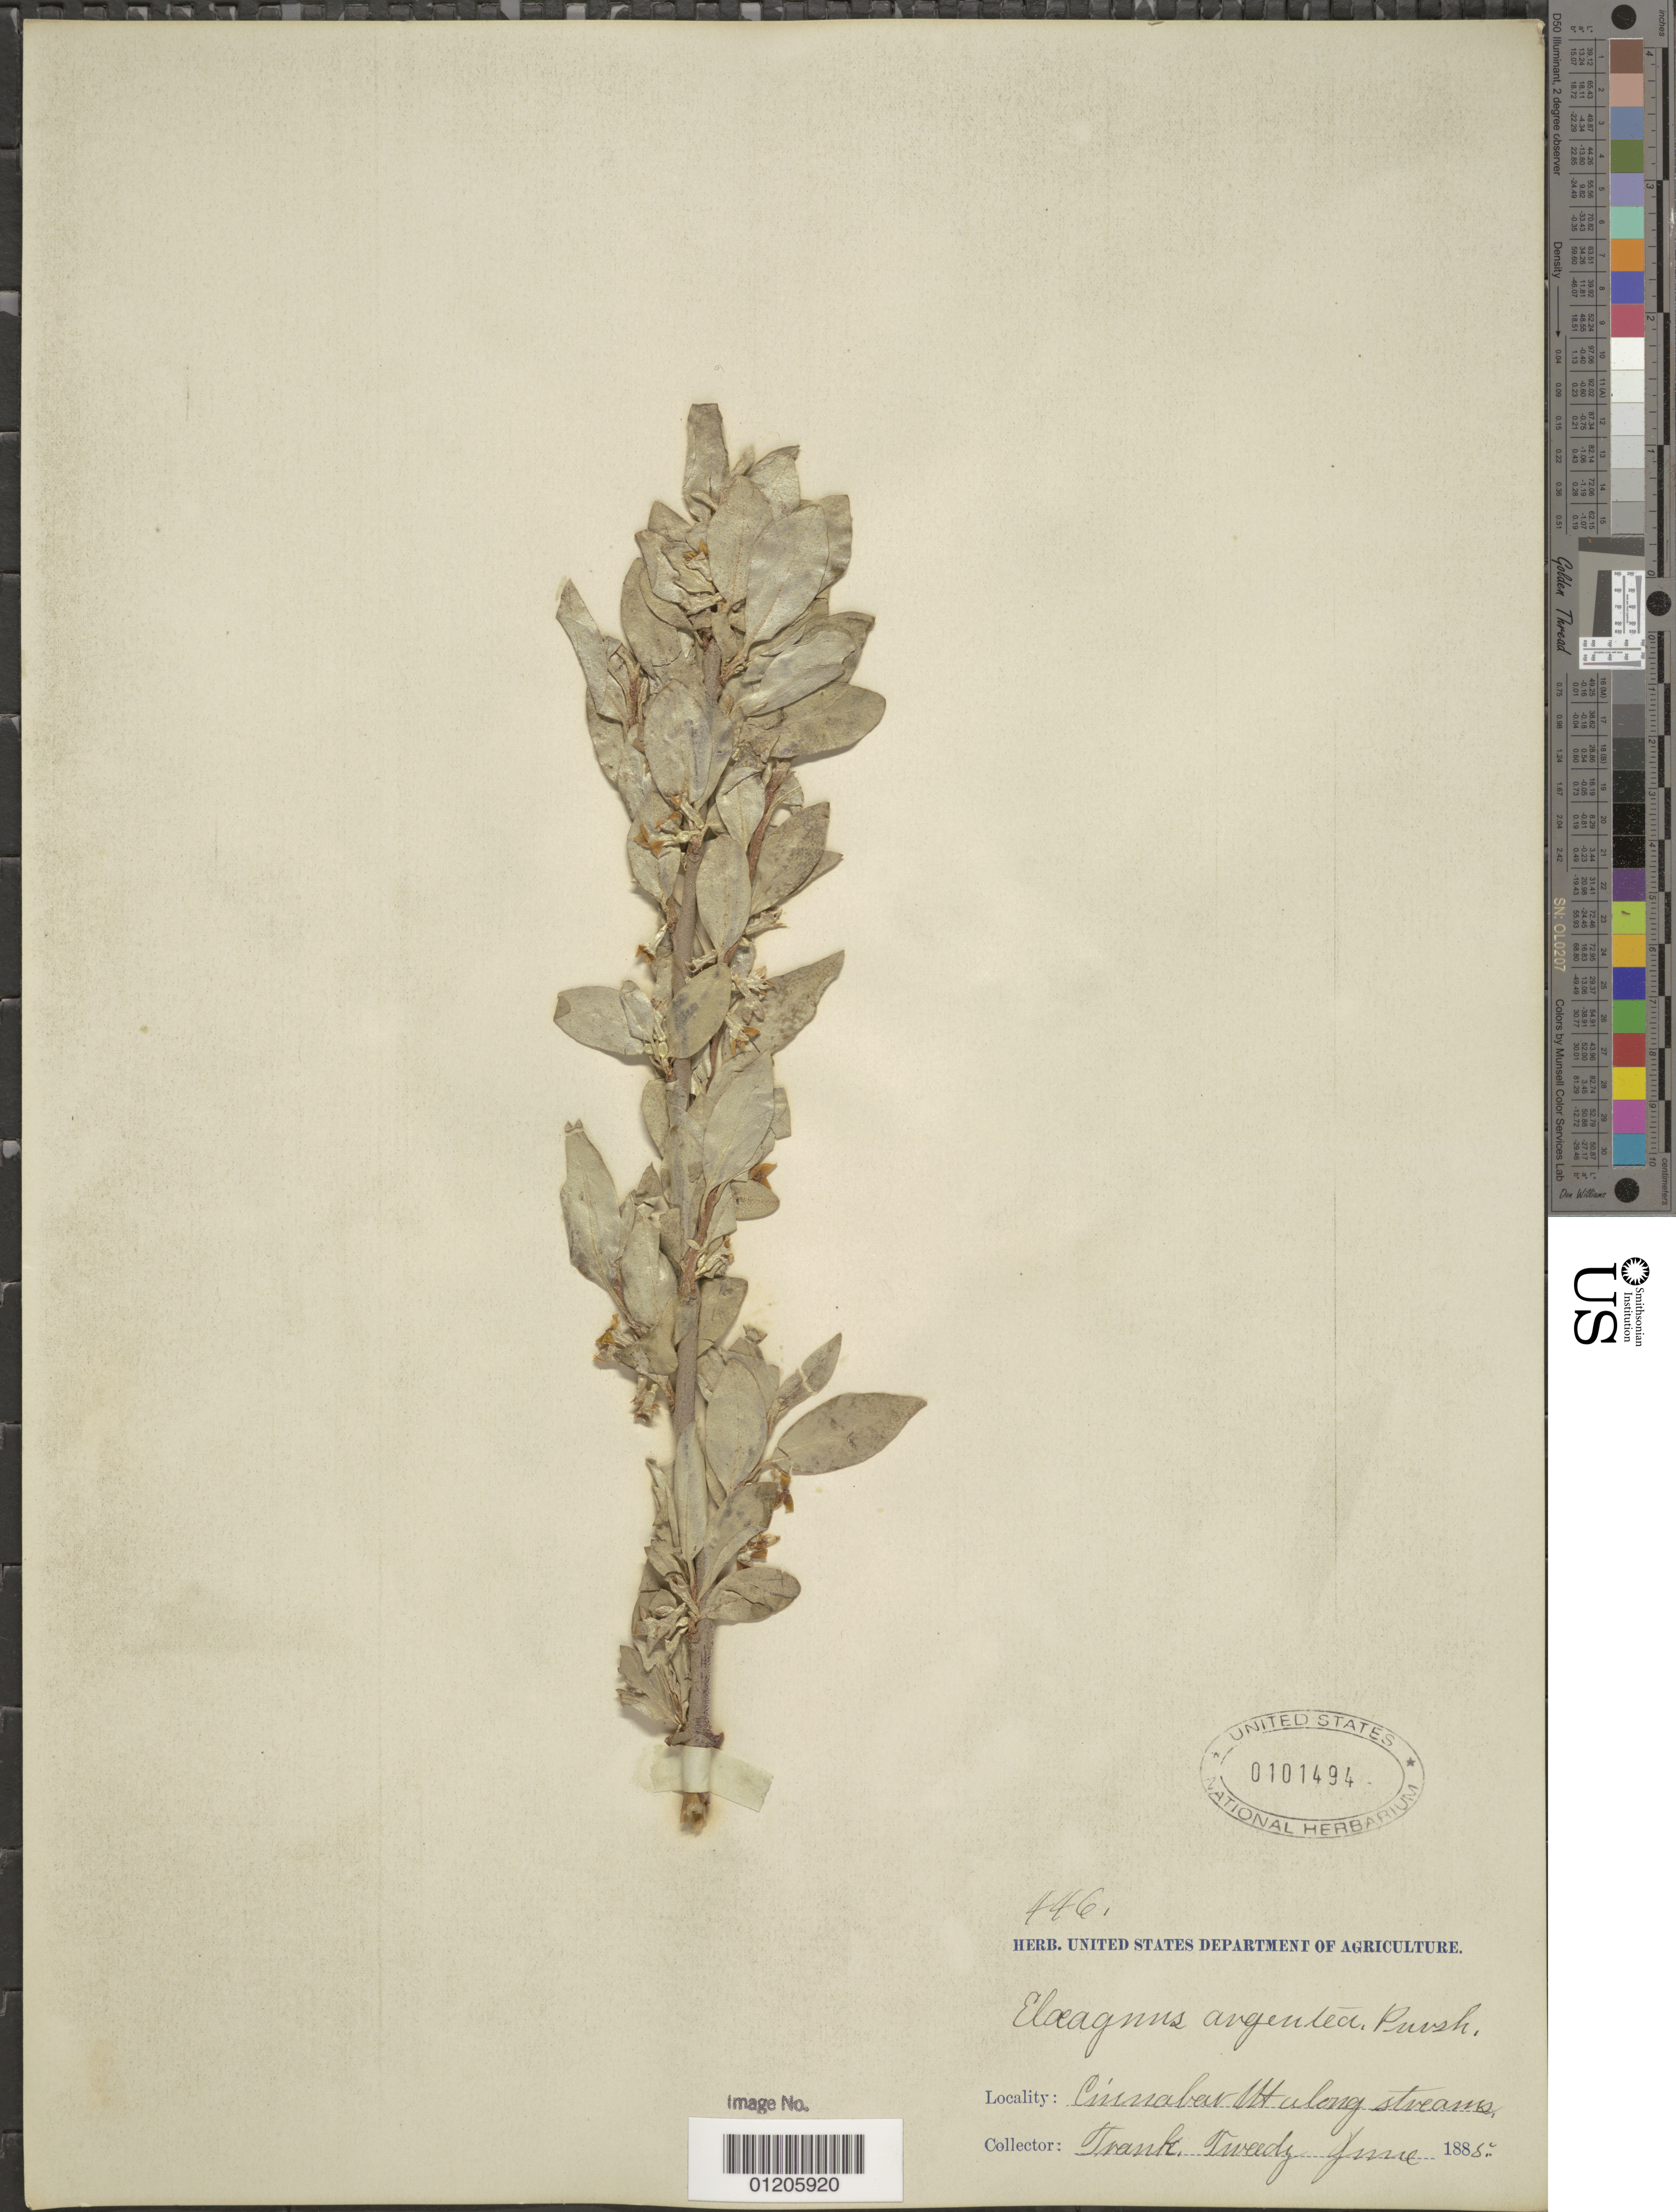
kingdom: Plantae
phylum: Tracheophyta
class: Magnoliopsida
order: Rosales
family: Elaeagnaceae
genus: Elaeagnus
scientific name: Elaeagnus commutata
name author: Bernh. ex Rydb.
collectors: F. Tweedy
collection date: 1885-06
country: United States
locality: Sinnabar streams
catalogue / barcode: US 101494